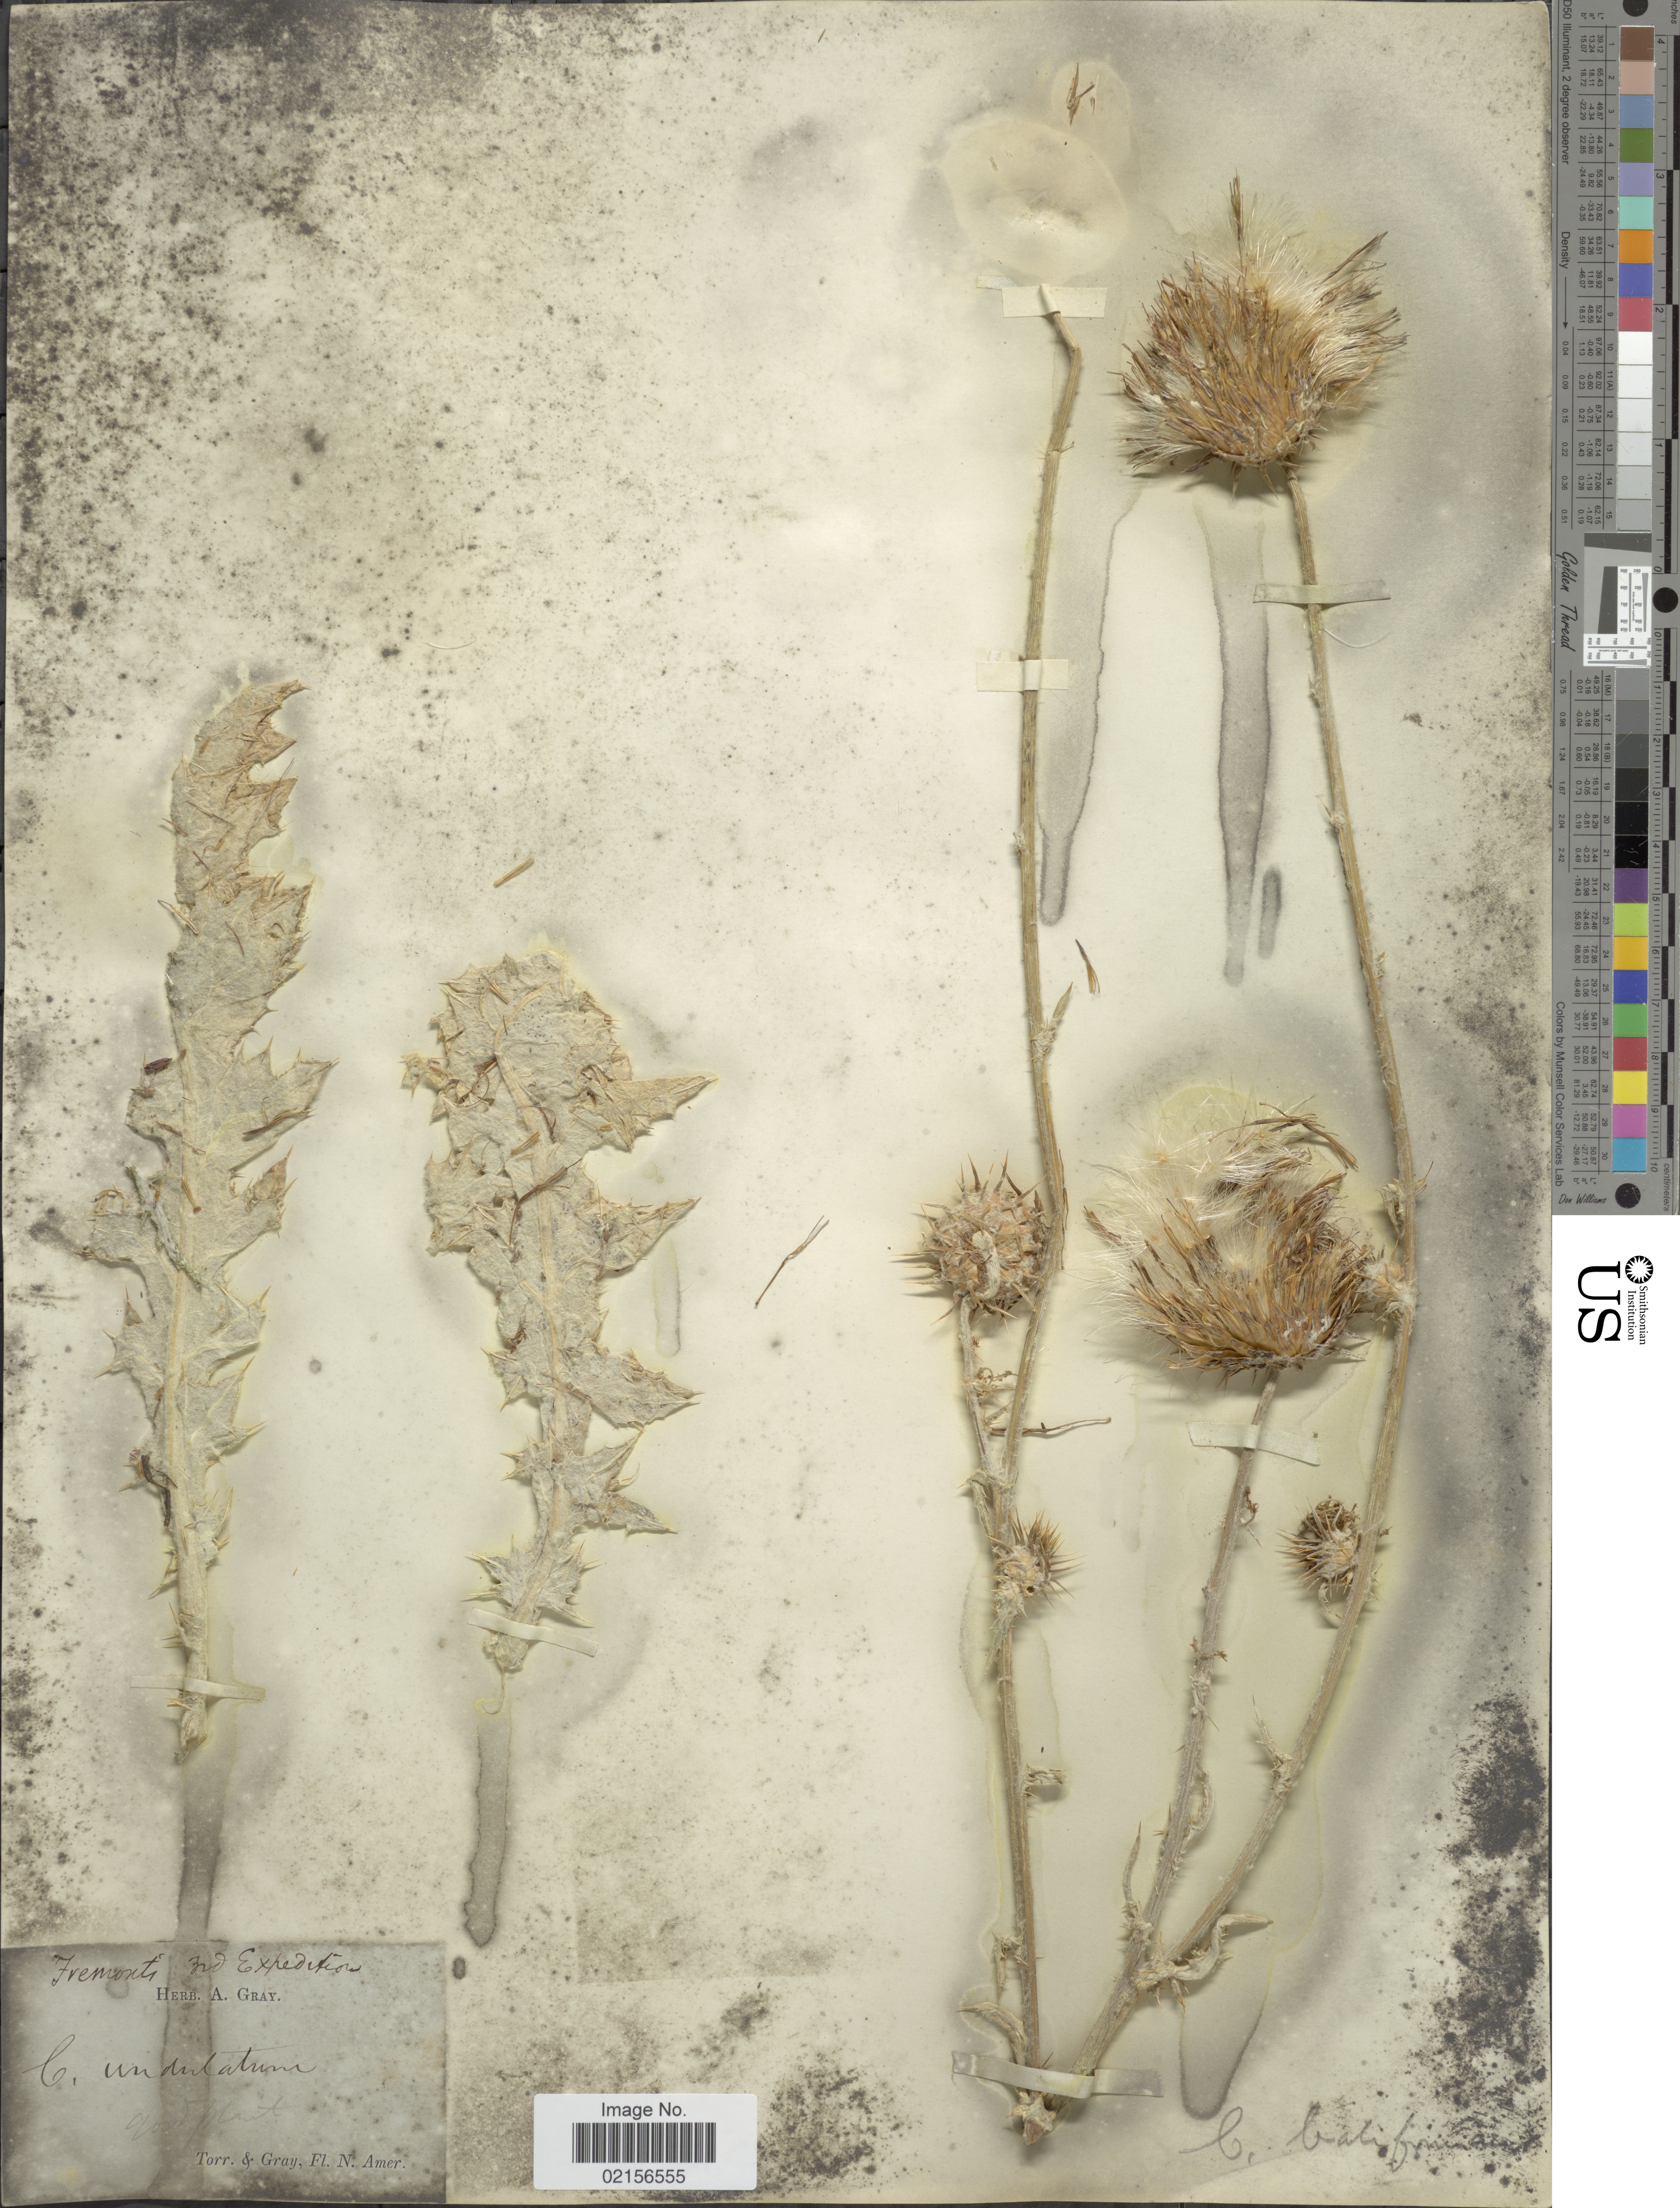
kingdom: Plantae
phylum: Tracheophyta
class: Magnoliopsida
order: Asterales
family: Asteraceae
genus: Cirsium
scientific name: Cirsium occidentale var. californicum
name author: (A. Gray) D.J. Keil & C.E. Turner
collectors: ex herb. Gray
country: United States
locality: Fl. N. Amer